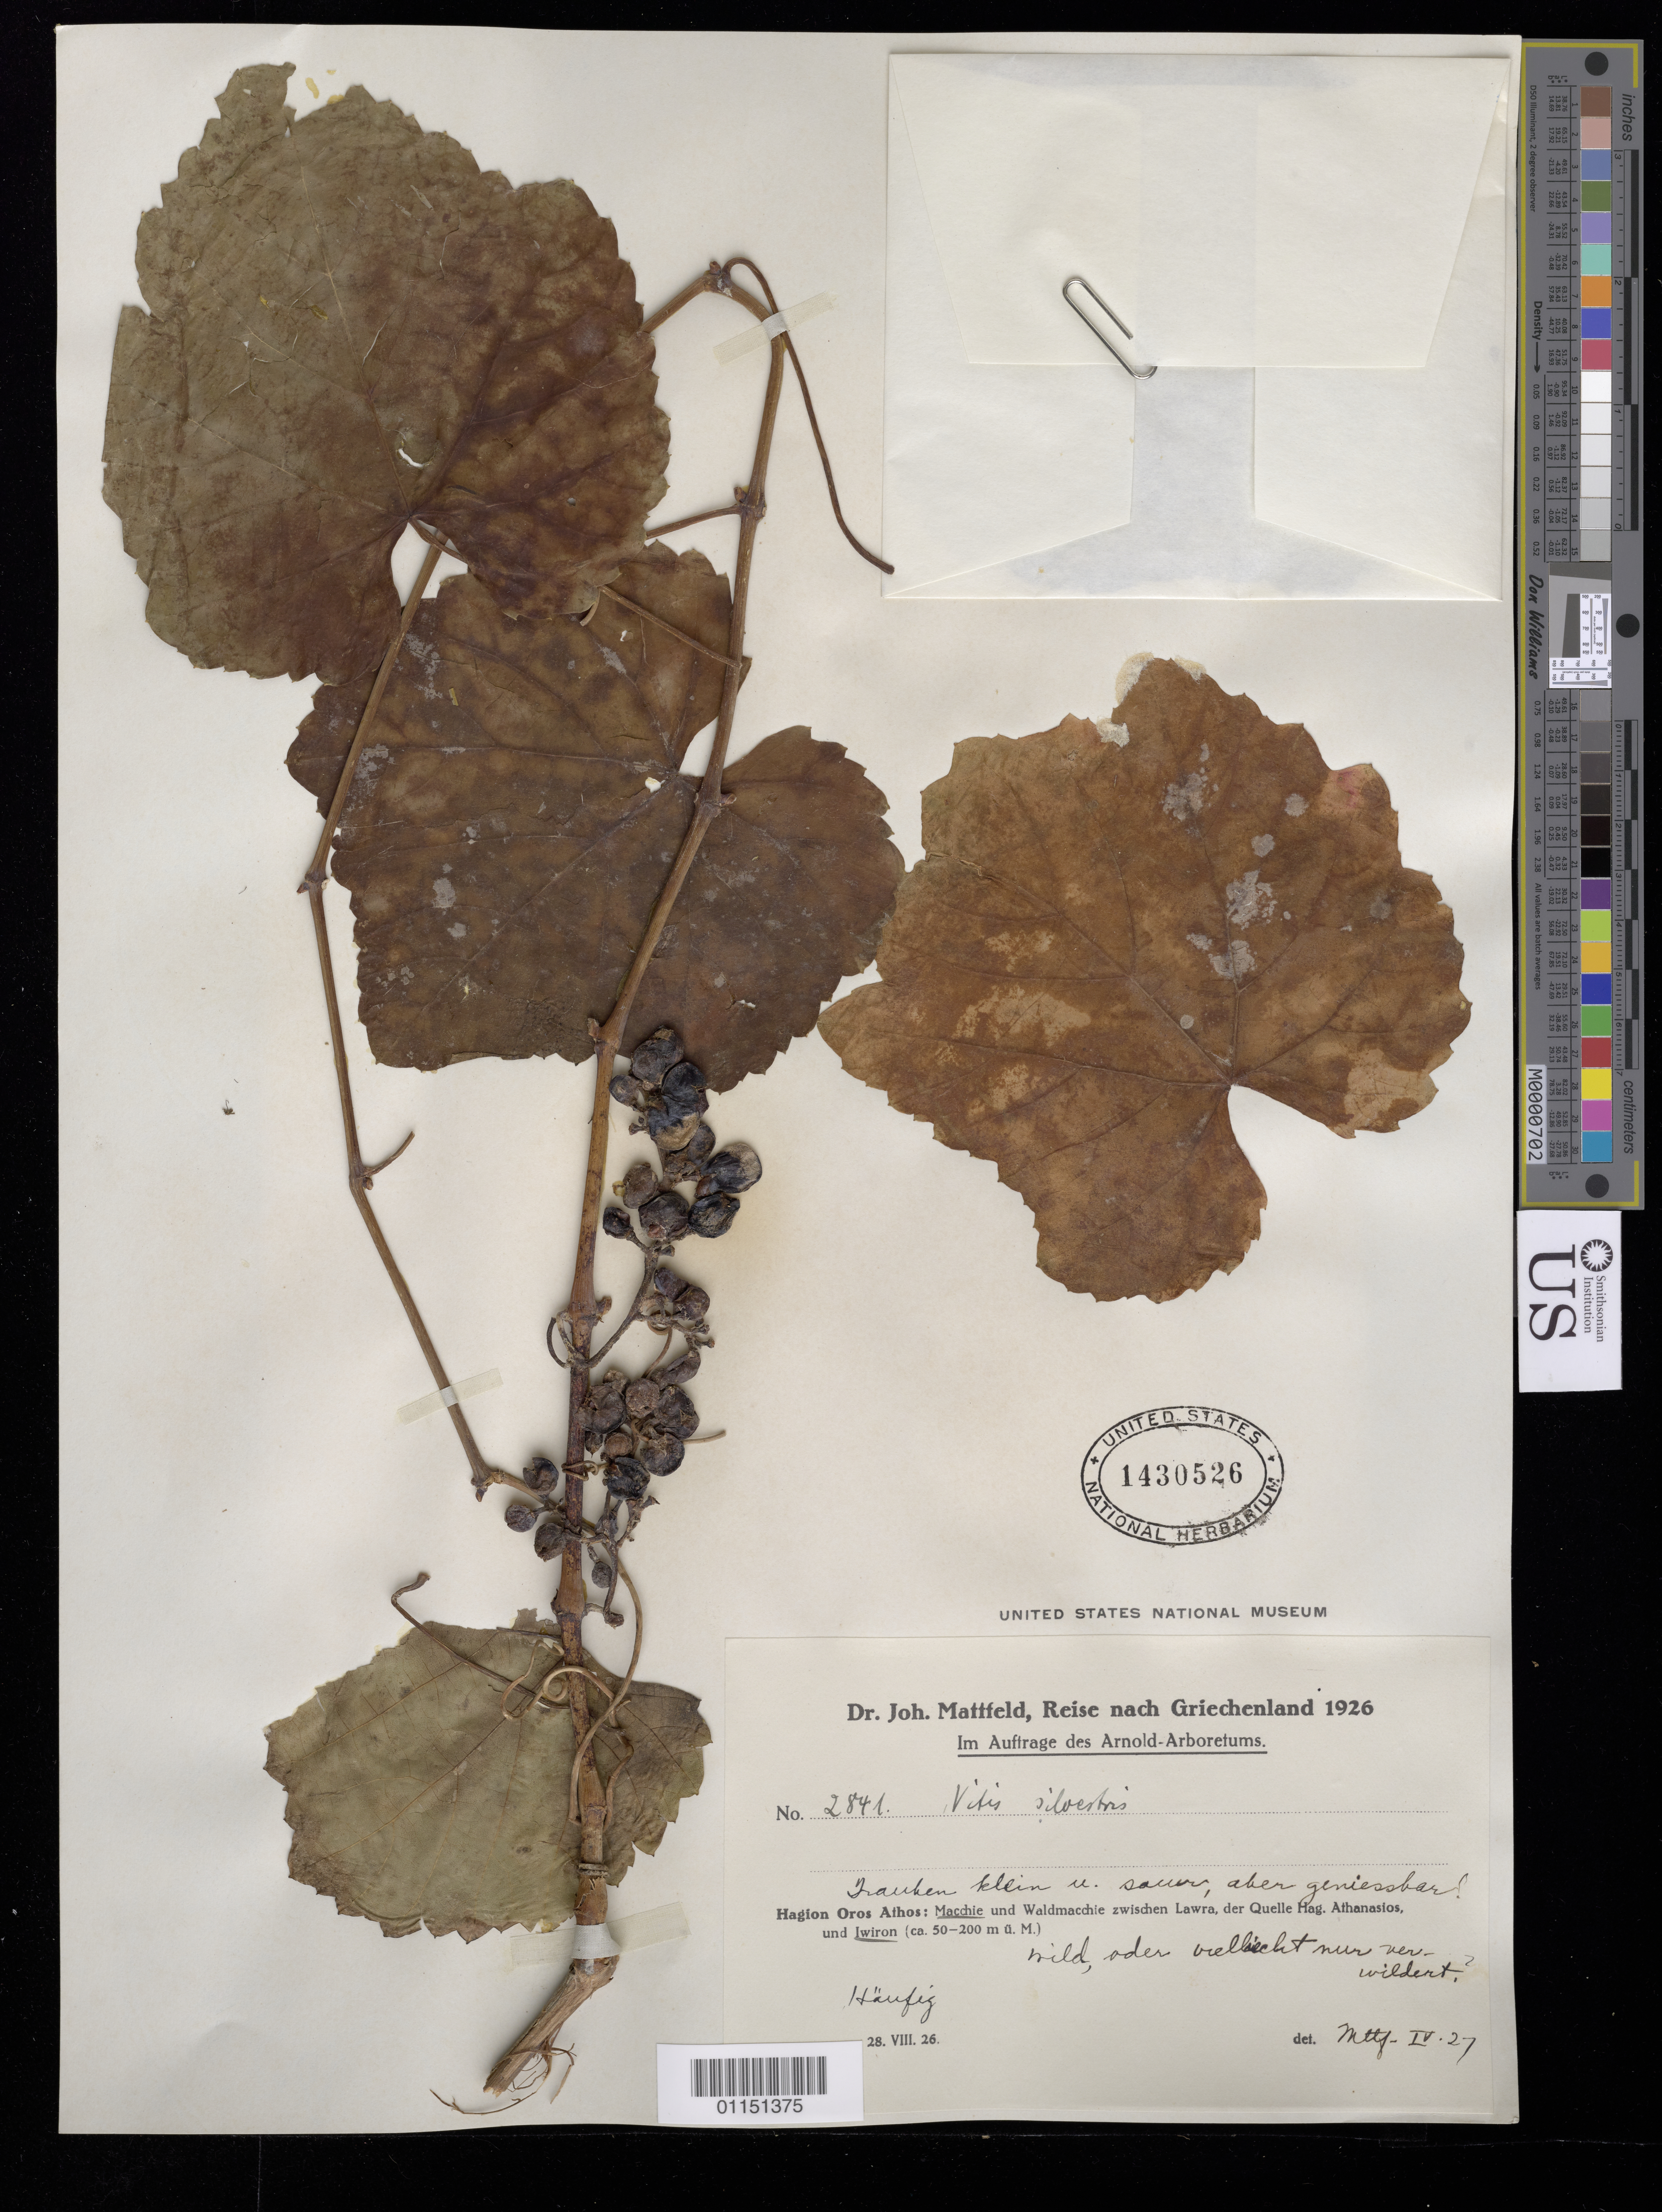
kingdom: Plantae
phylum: Tracheophyta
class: Magnoliopsida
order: Vitales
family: Vitaceae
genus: Vitis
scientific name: Vitis silvestrii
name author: Pamp.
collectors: J. Mattfeld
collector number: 2841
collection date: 1926-08-28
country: Greece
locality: Hagion Oros Athos: Macchie und Iwiron.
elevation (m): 50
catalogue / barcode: US 1430526